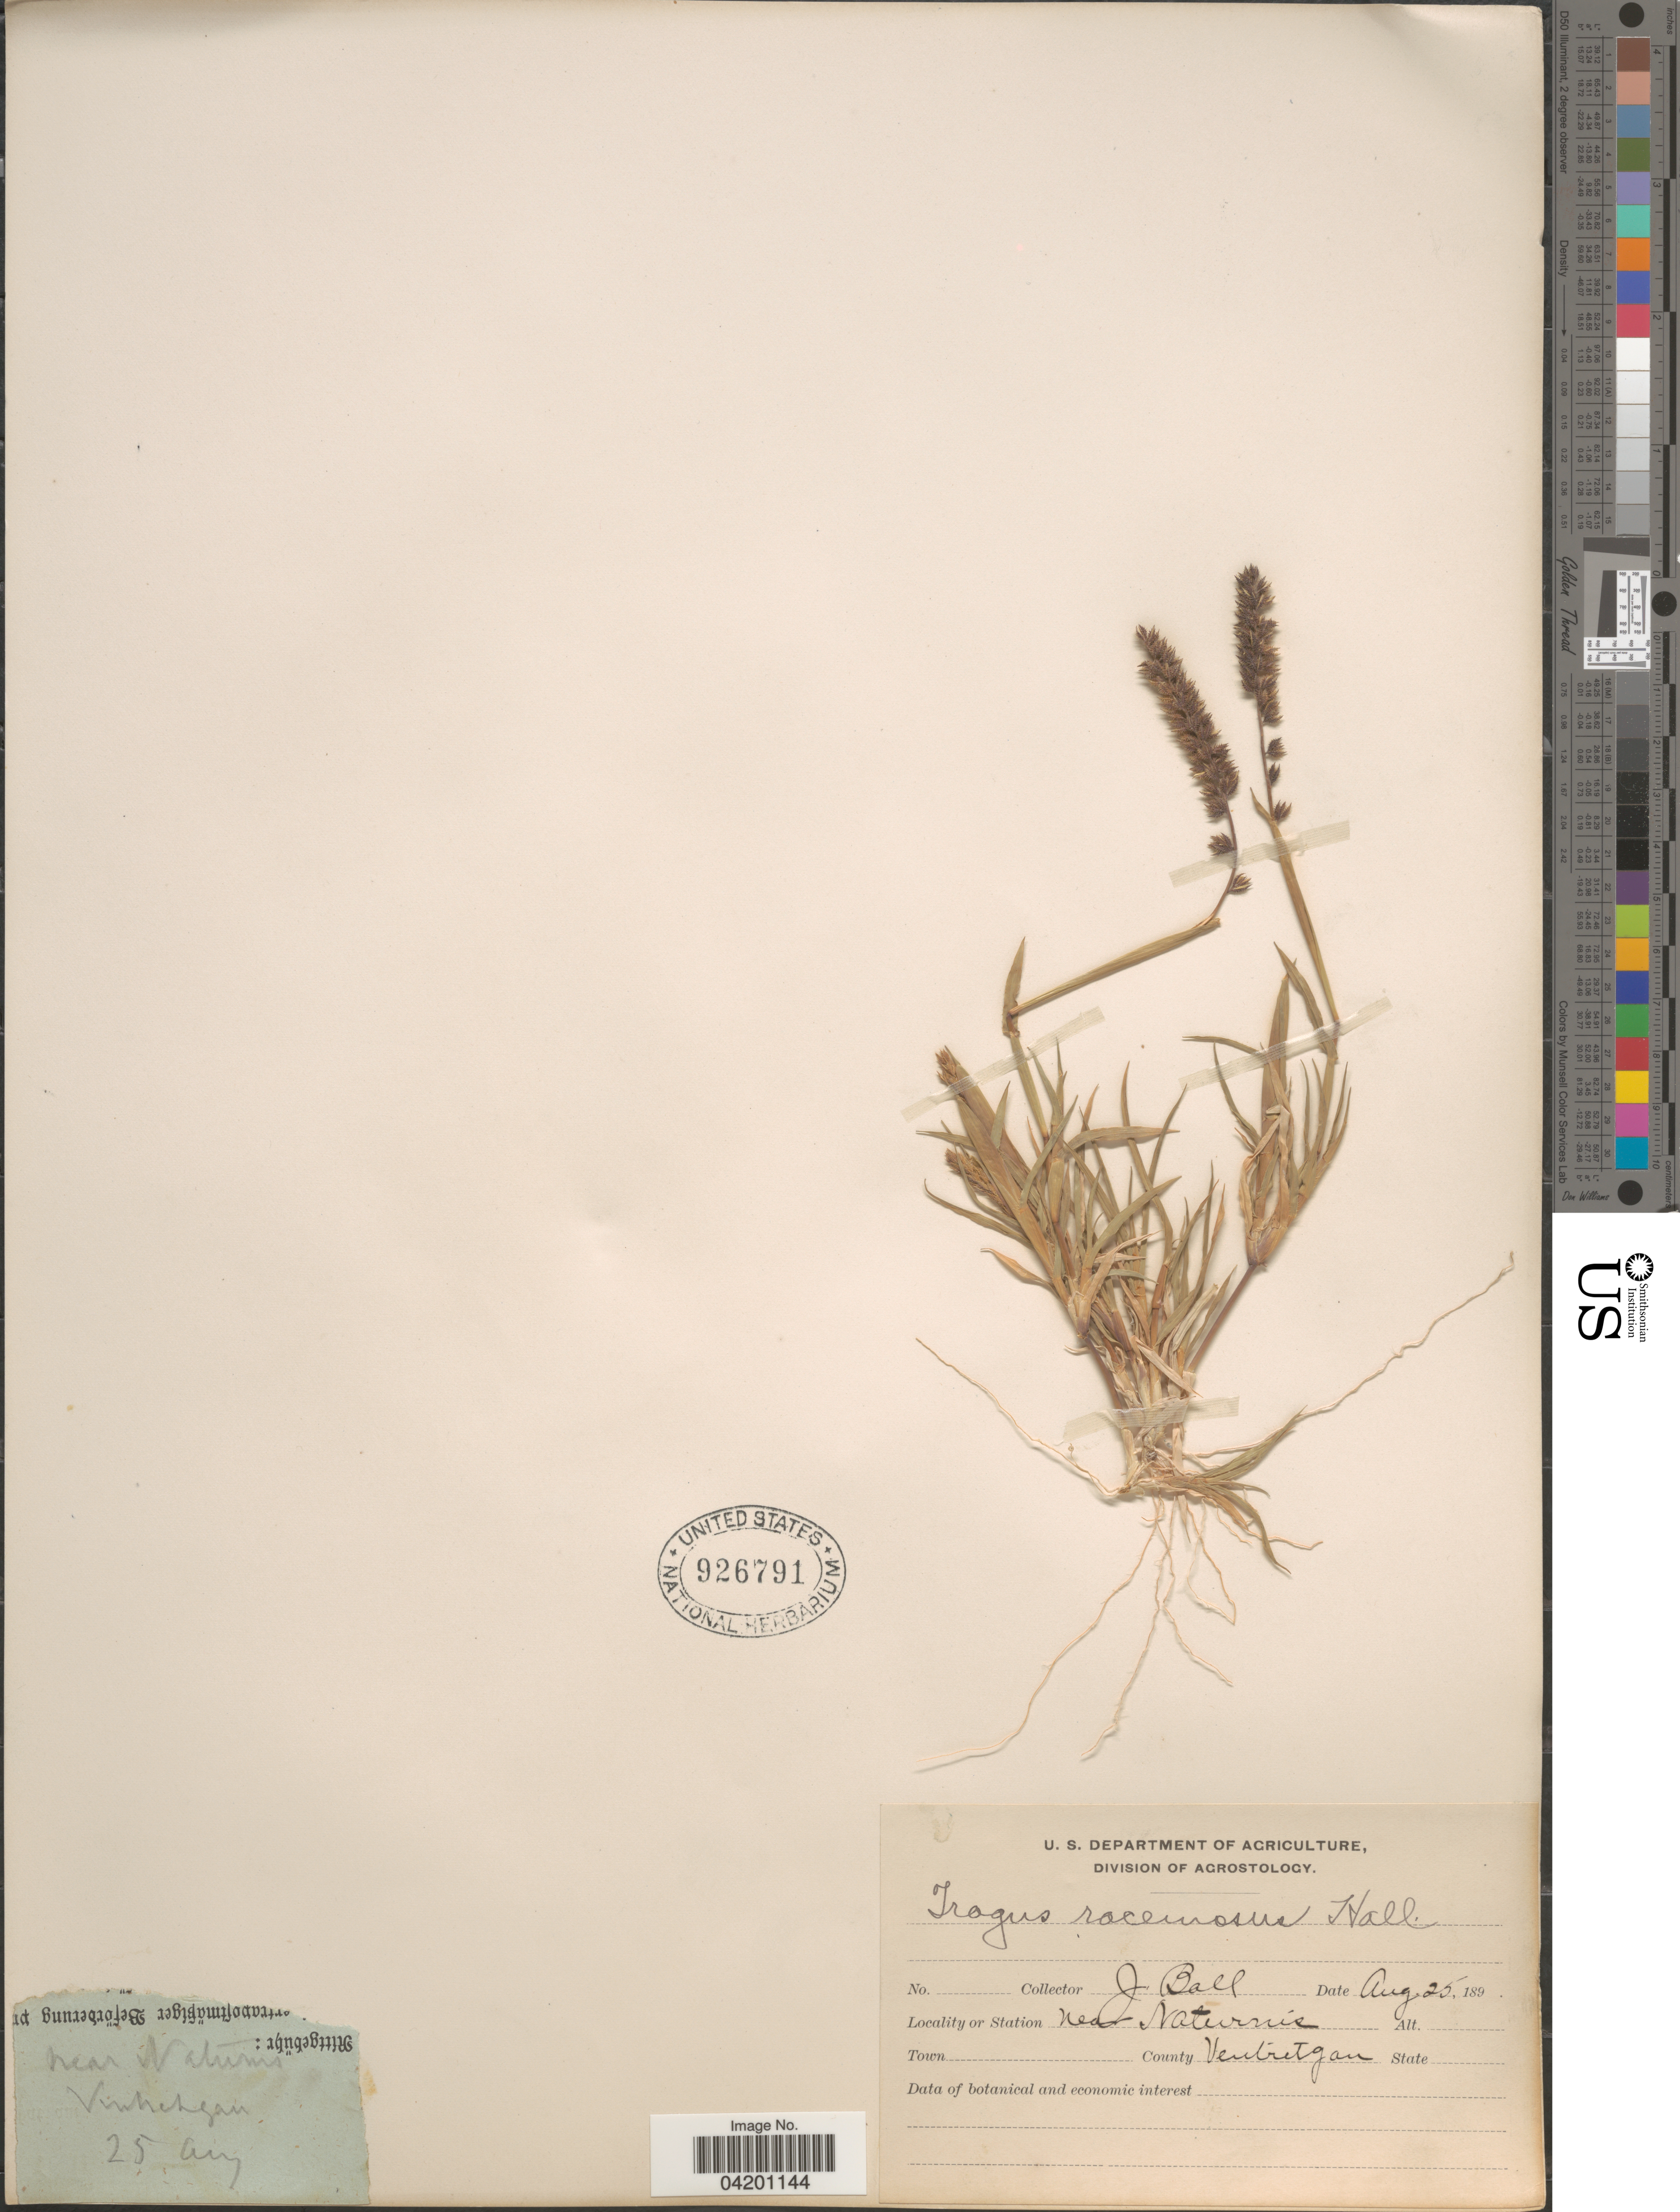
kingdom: Plantae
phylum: Tracheophyta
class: Liliopsida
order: Poales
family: Poaceae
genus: Tragus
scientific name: Tragus racemosus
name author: (L.) All.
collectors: J. Ball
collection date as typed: Aug. 25 189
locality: Near Naturnis [interpreted]. County Ventretgan [interpreted].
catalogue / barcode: US 926791